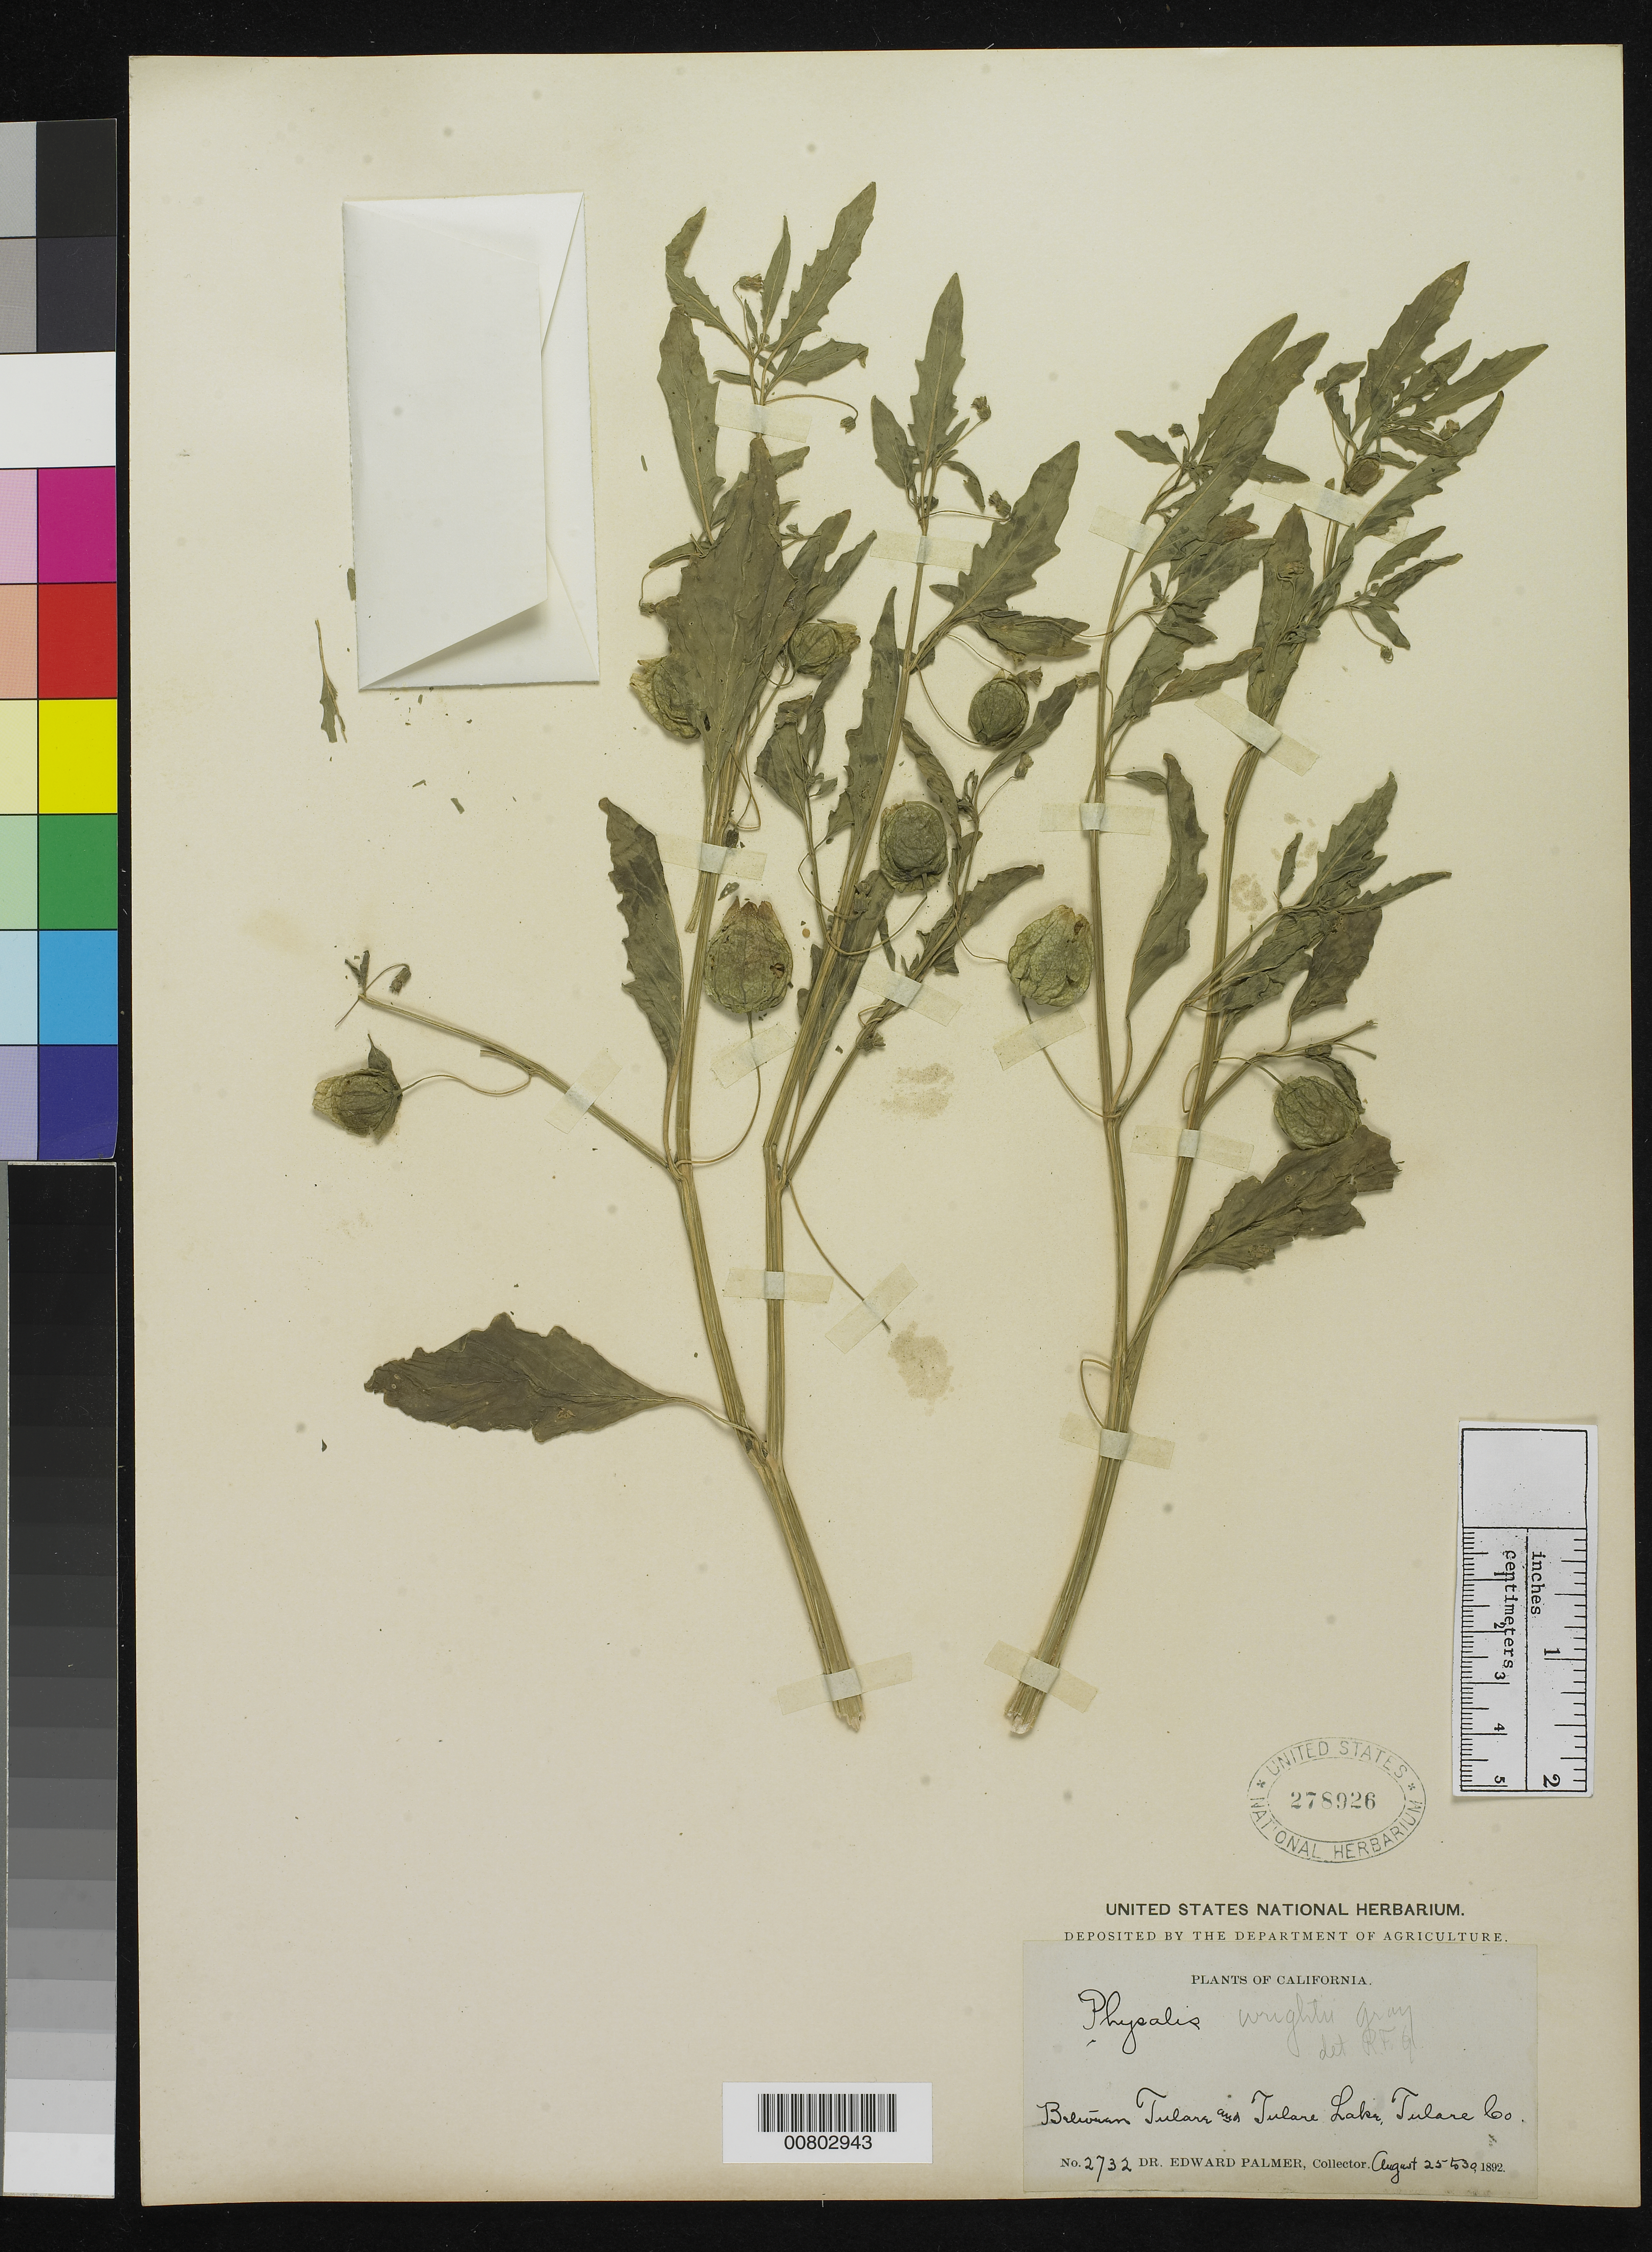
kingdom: Plantae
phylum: Tracheophyta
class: Magnoliopsida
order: Solanales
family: Solanaceae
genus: Physalis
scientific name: Physalis acutifolia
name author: (Miers) Sandwith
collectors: E. Palmer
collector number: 2732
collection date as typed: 25 Aug 1892 to 30 Aug 1892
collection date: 1892-08-25/1892-08-30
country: United States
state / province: California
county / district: Tulare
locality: Between Tulare and Tulare Lake, Tulare County.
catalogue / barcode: US 278926